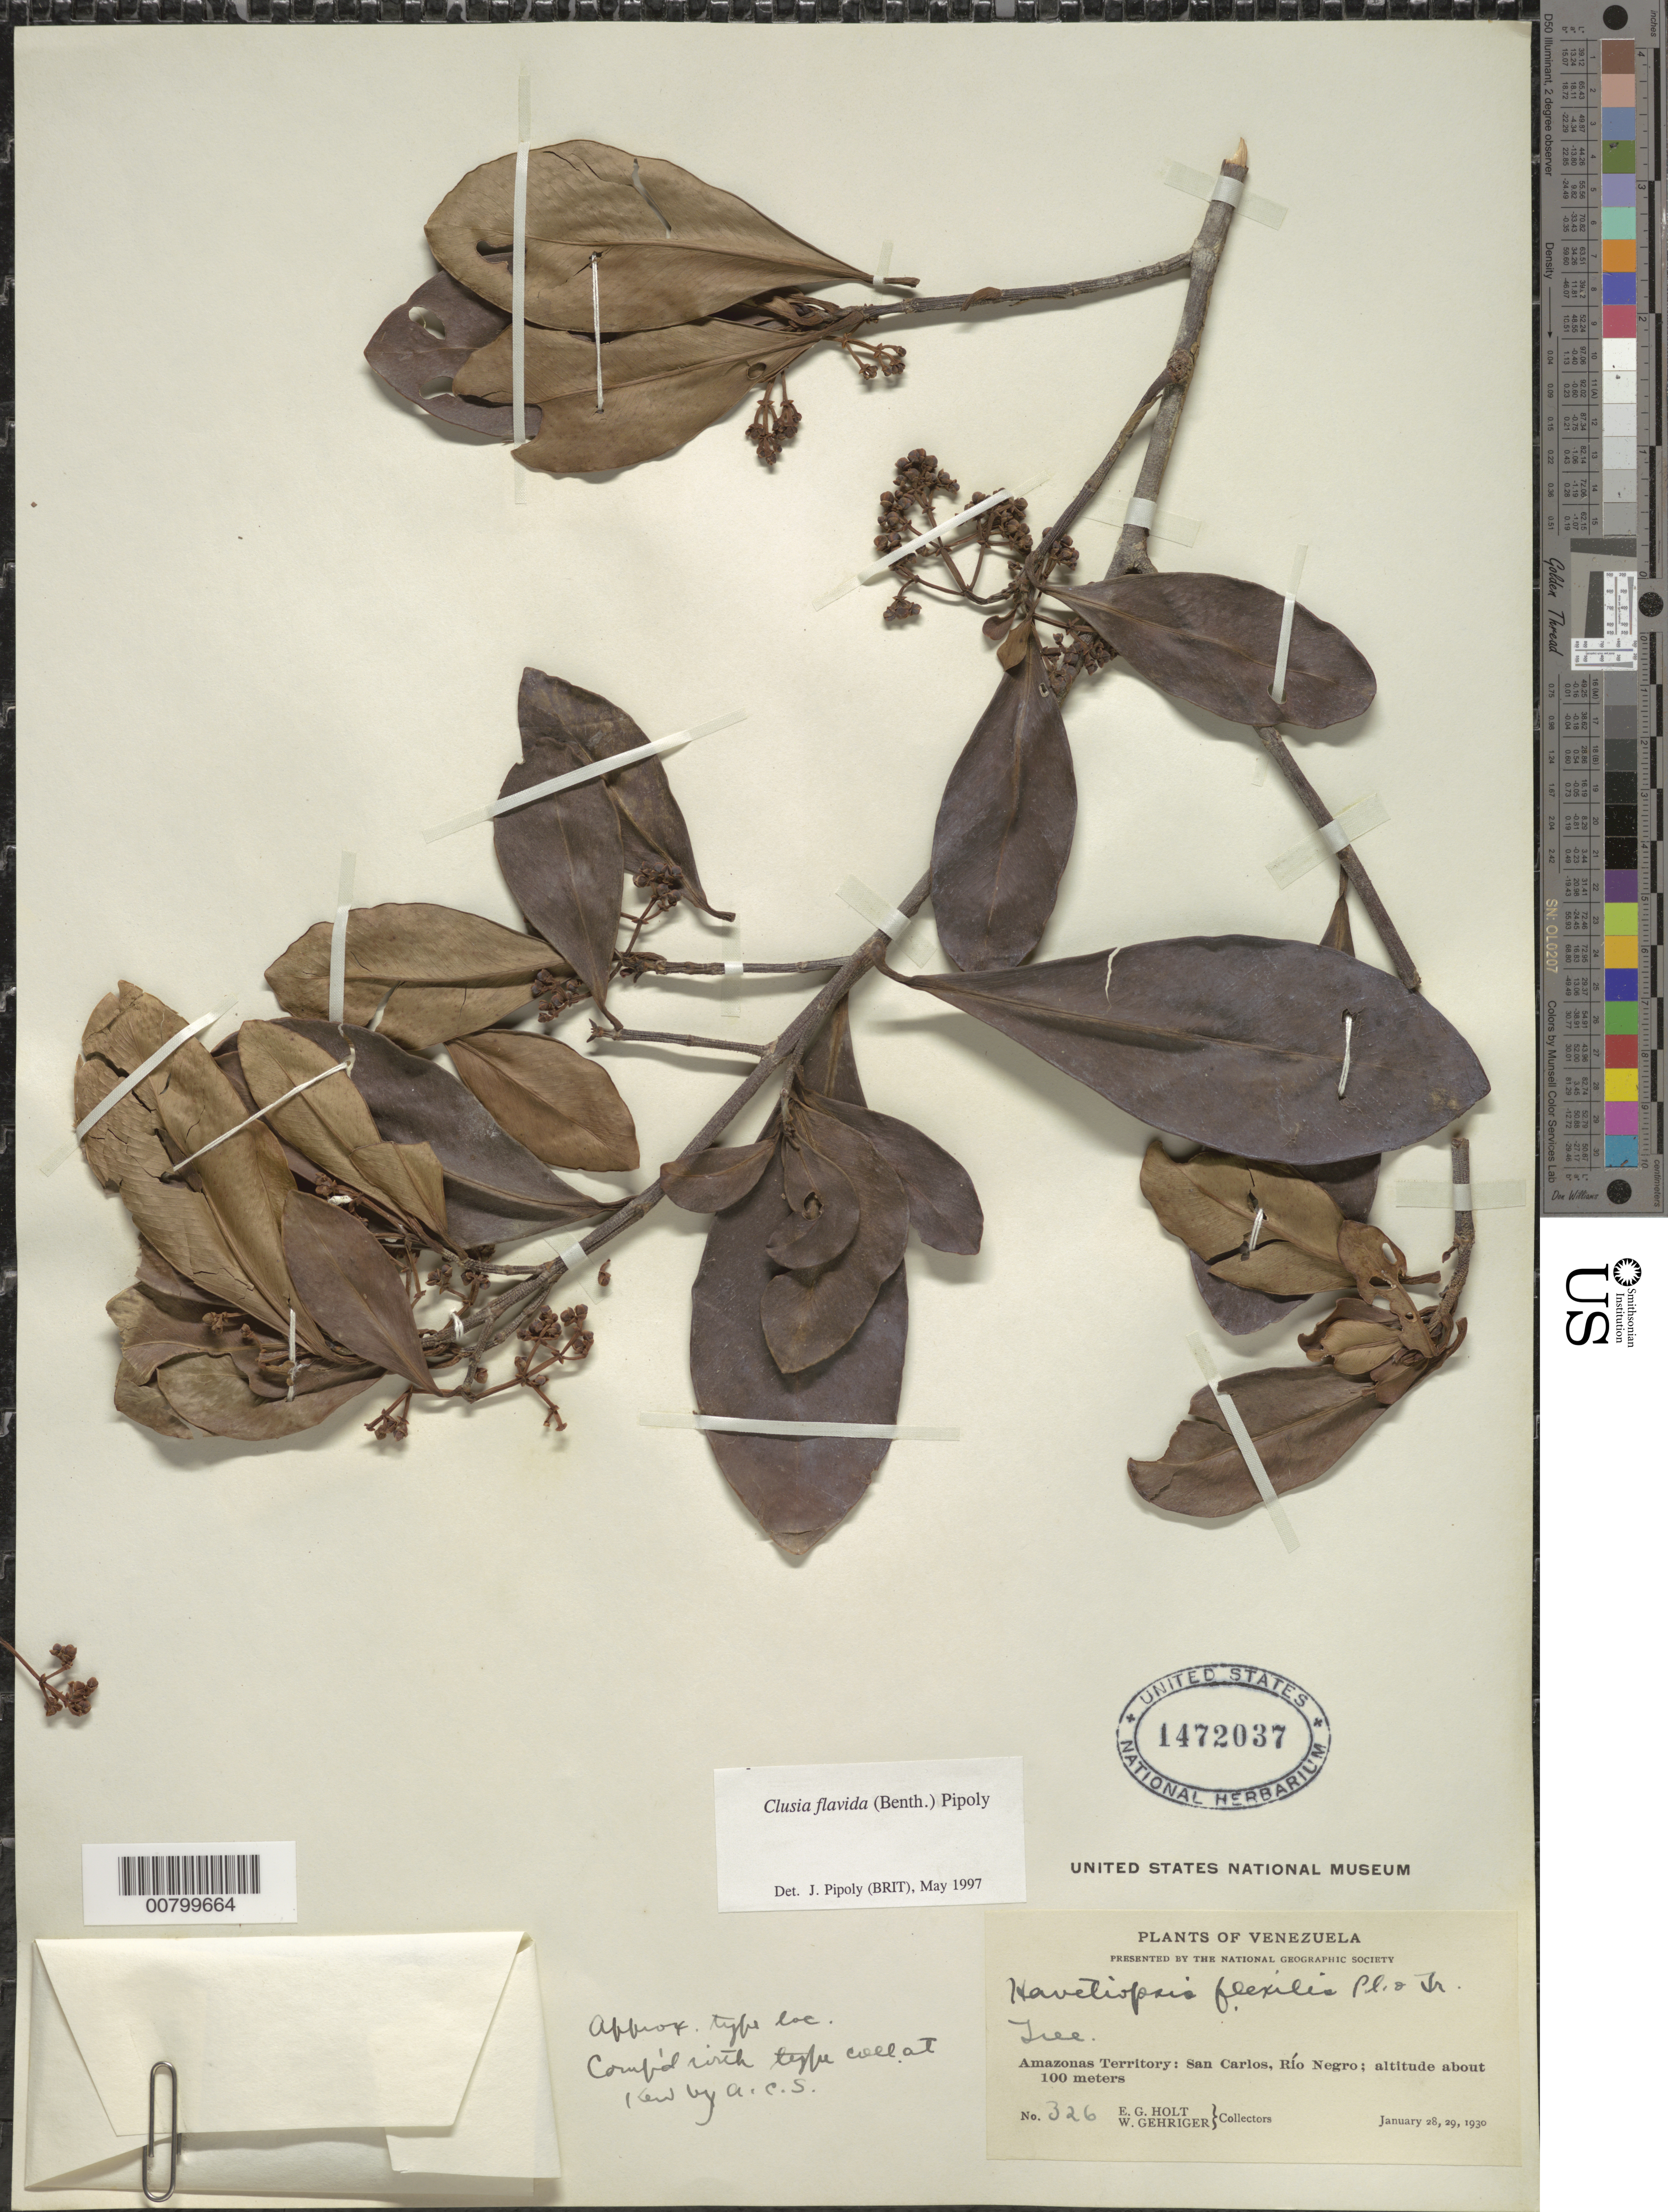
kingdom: Plantae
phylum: Tracheophyta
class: Magnoliopsida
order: Malpighiales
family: Clusiaceae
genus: Clusia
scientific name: Clusia flavida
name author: (Benth.) Pipoly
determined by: Pipoly, J. J., III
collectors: E. Holt & W. Gehriger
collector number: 326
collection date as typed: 28-Jan-30 to 29-Jan-30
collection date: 1930-01-28/1930-01-29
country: Venezuela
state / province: Amazonas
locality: San Carlos de Río Negro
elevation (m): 100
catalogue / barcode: US 1472037